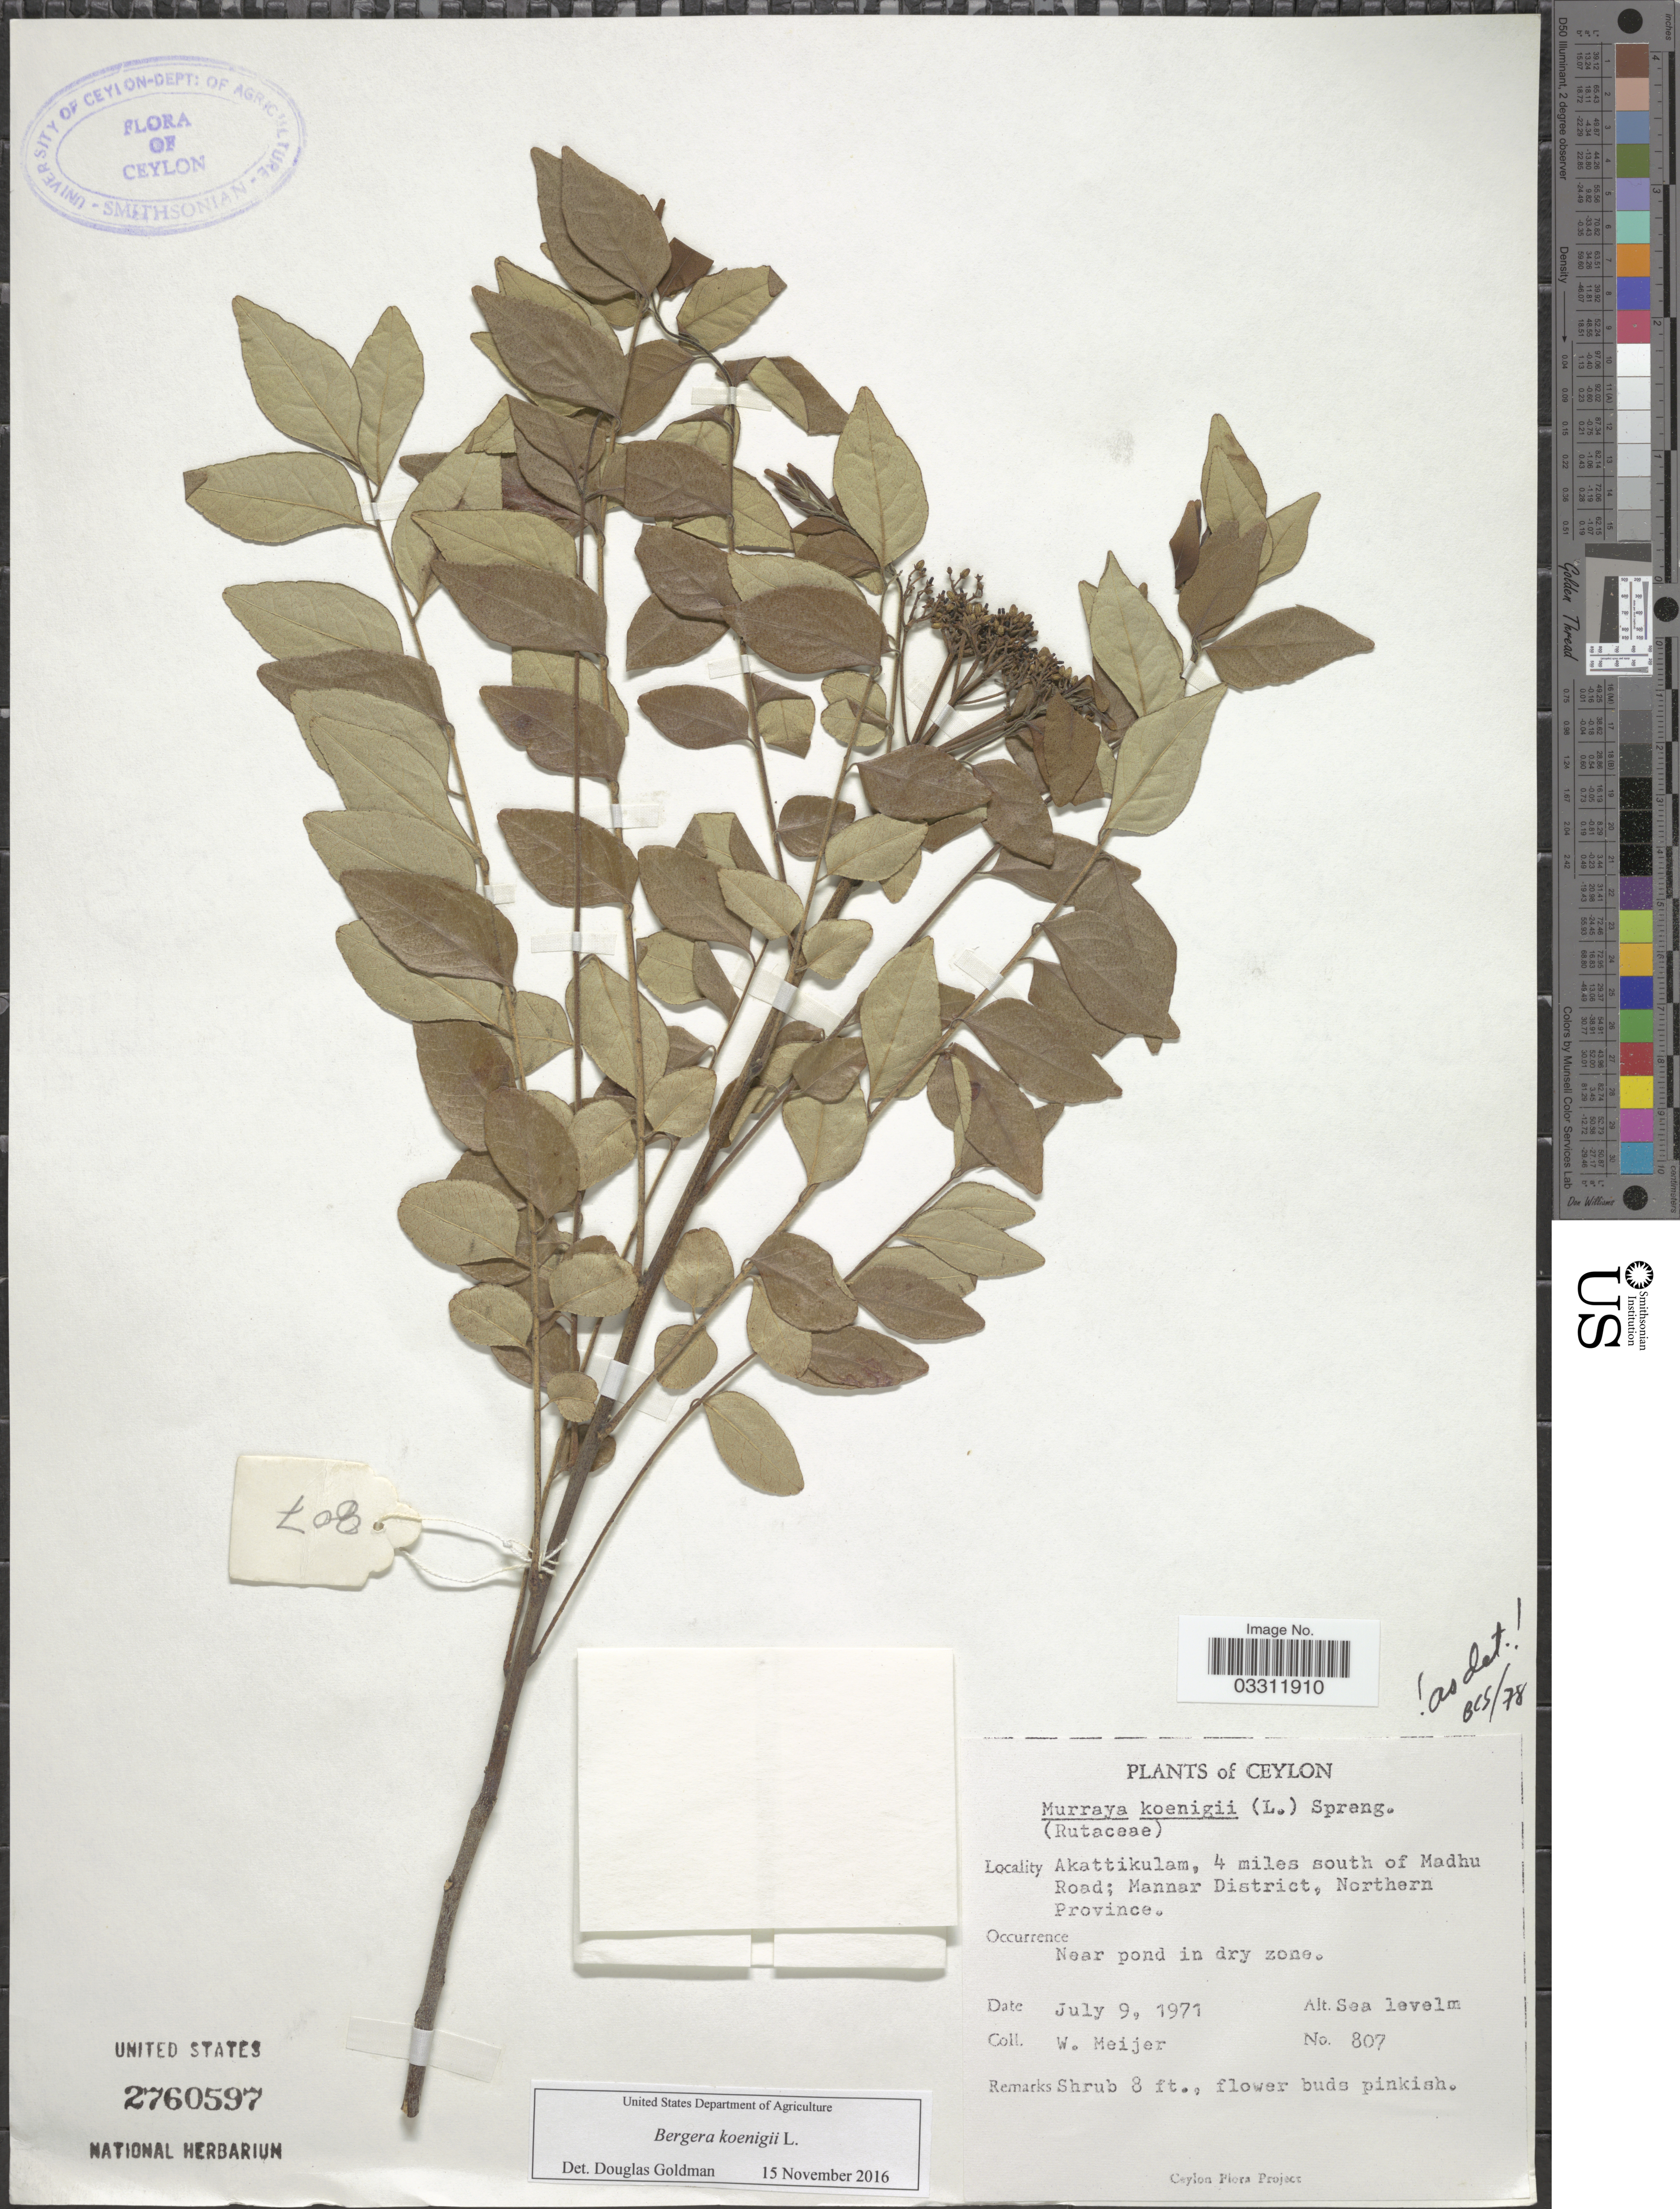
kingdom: Plantae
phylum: Tracheophyta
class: Magnoliopsida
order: Sapindales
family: Rutaceae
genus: Bergera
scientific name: Bergera koenigii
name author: L.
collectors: W. Meijer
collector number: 807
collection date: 1971-07-09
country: Sri Lanka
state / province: Northern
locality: Ceylon. Akattikulam, 4 miles south of Madhu Road; Mannar District.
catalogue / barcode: US 2760597